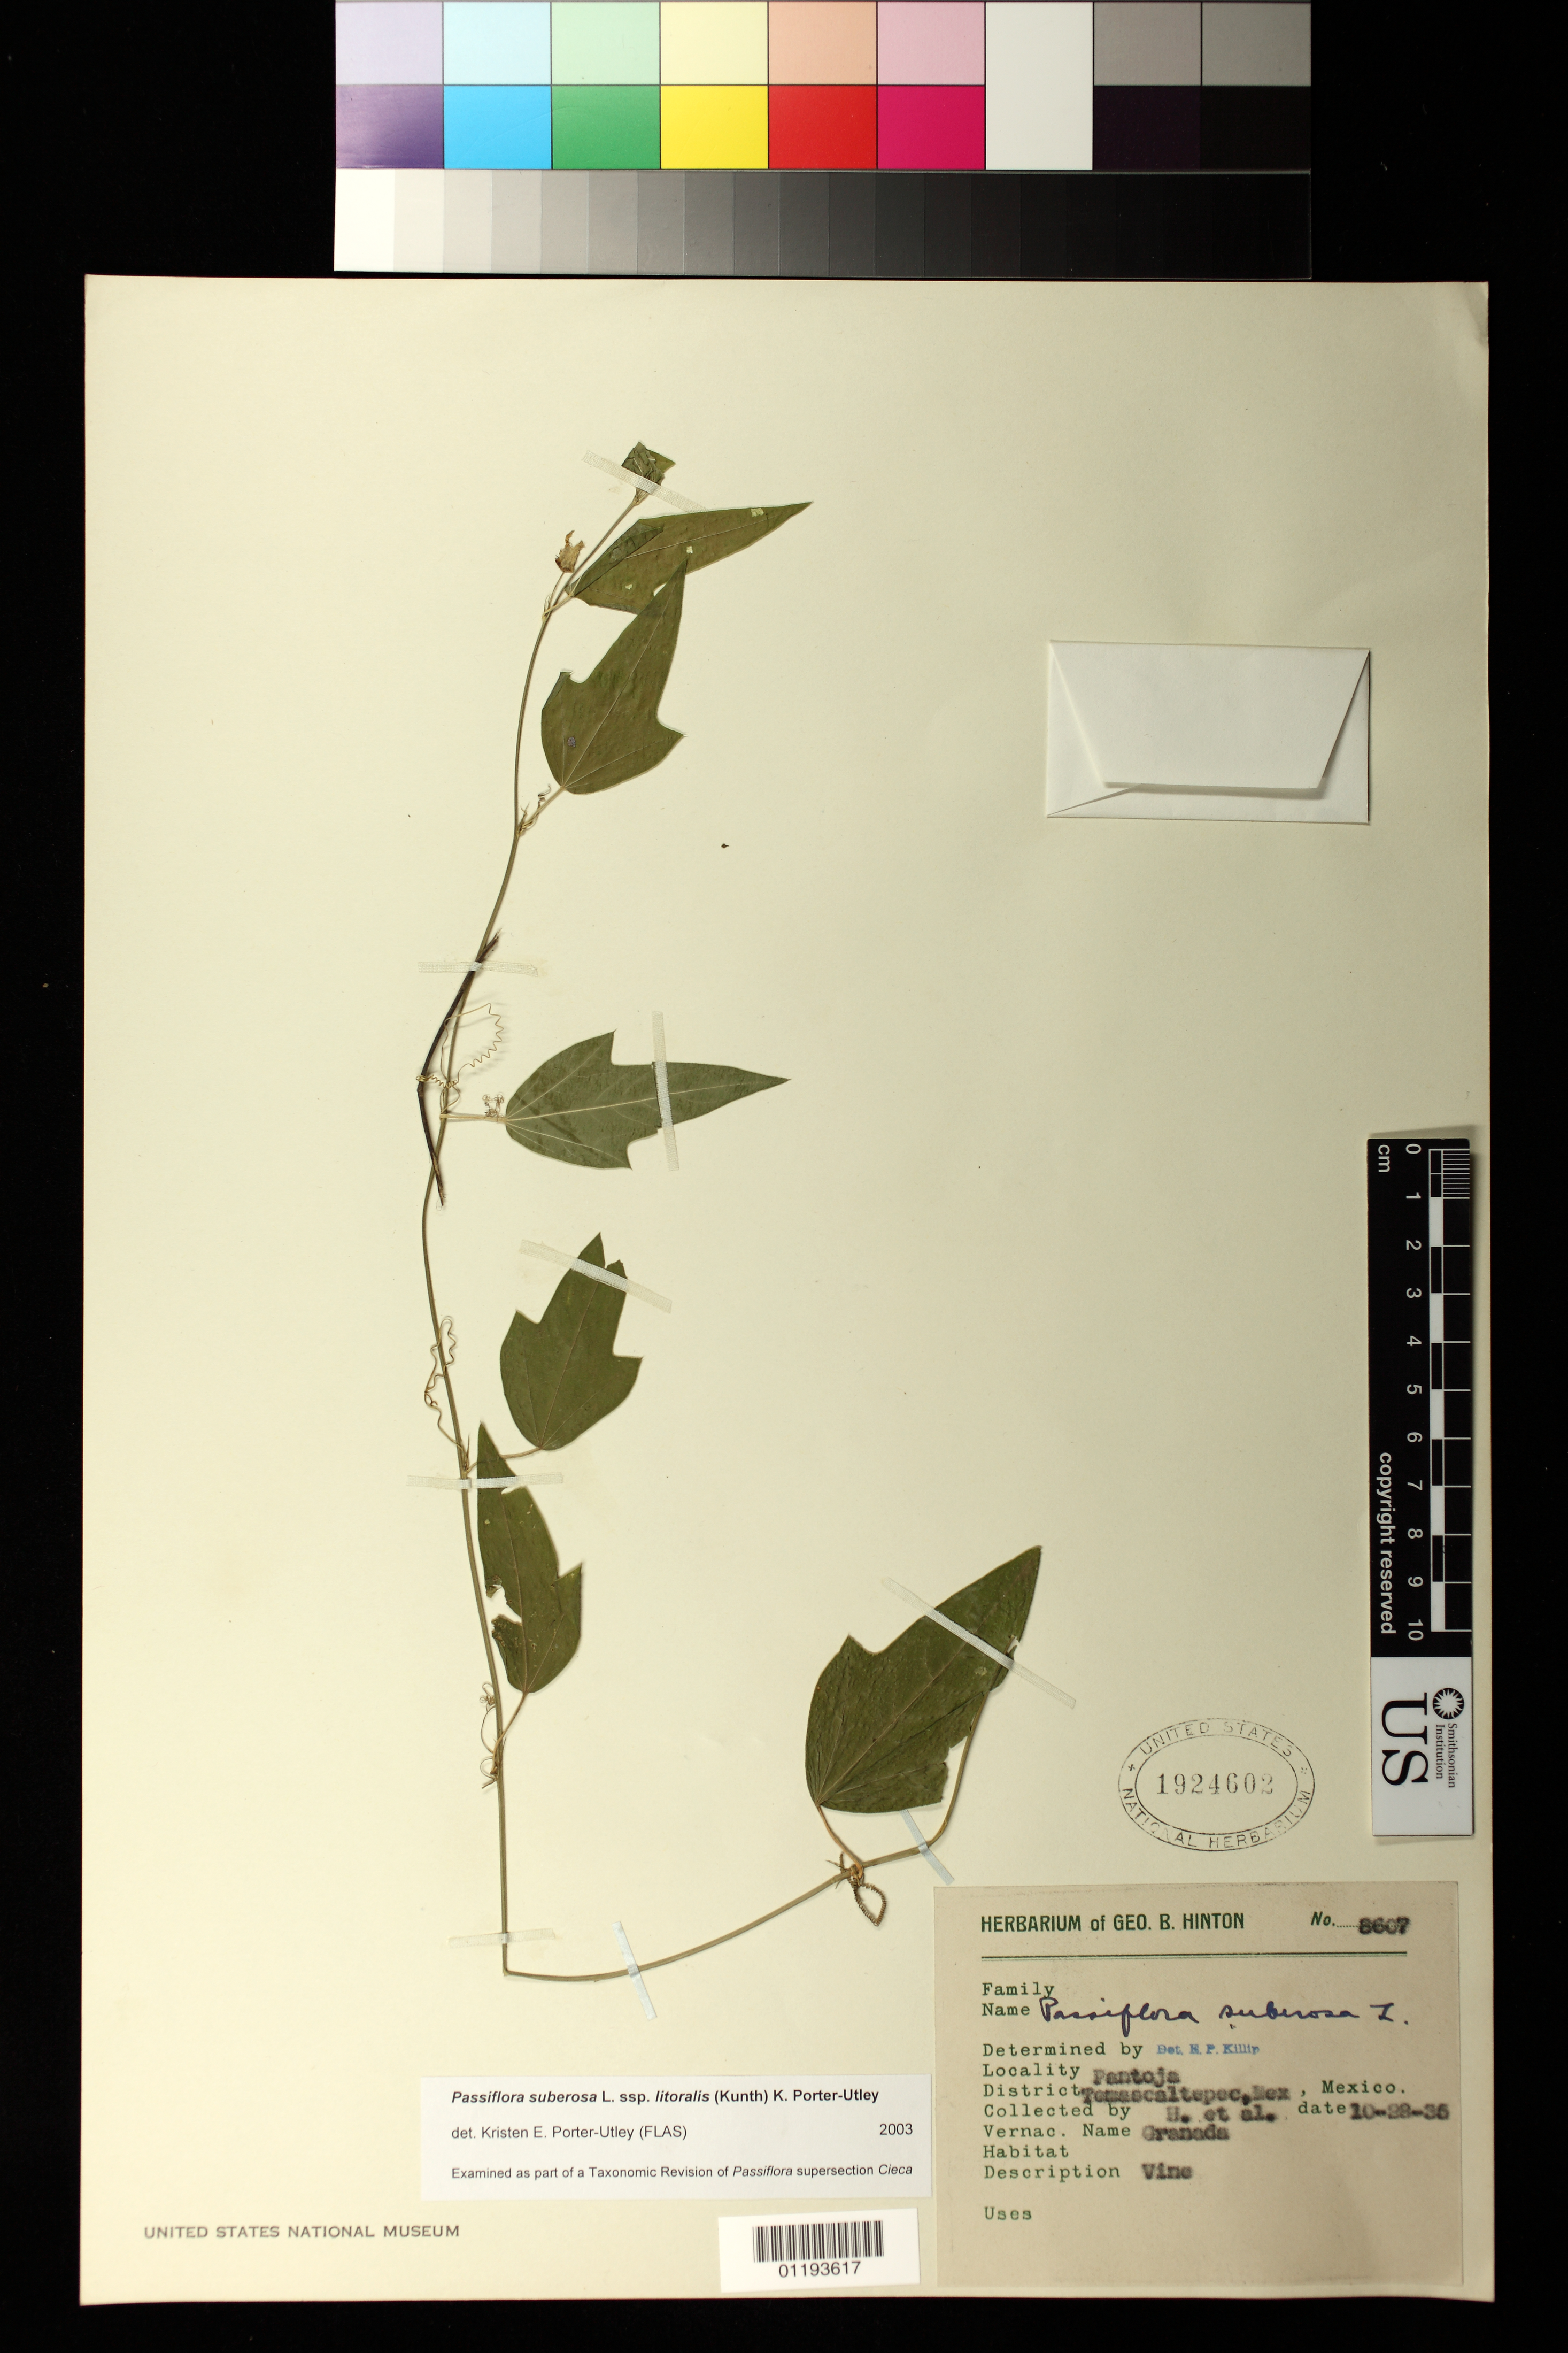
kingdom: Plantae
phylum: Tracheophyta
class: Magnoliopsida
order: Malpighiales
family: Passifloraceae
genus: Passiflora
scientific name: Passiflora suberosa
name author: L.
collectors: G. B. Hinton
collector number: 8607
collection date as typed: Oct 28 1935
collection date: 1935-10-28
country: Mexico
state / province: México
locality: Pantoja, Tomascaltepec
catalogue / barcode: US 1924602